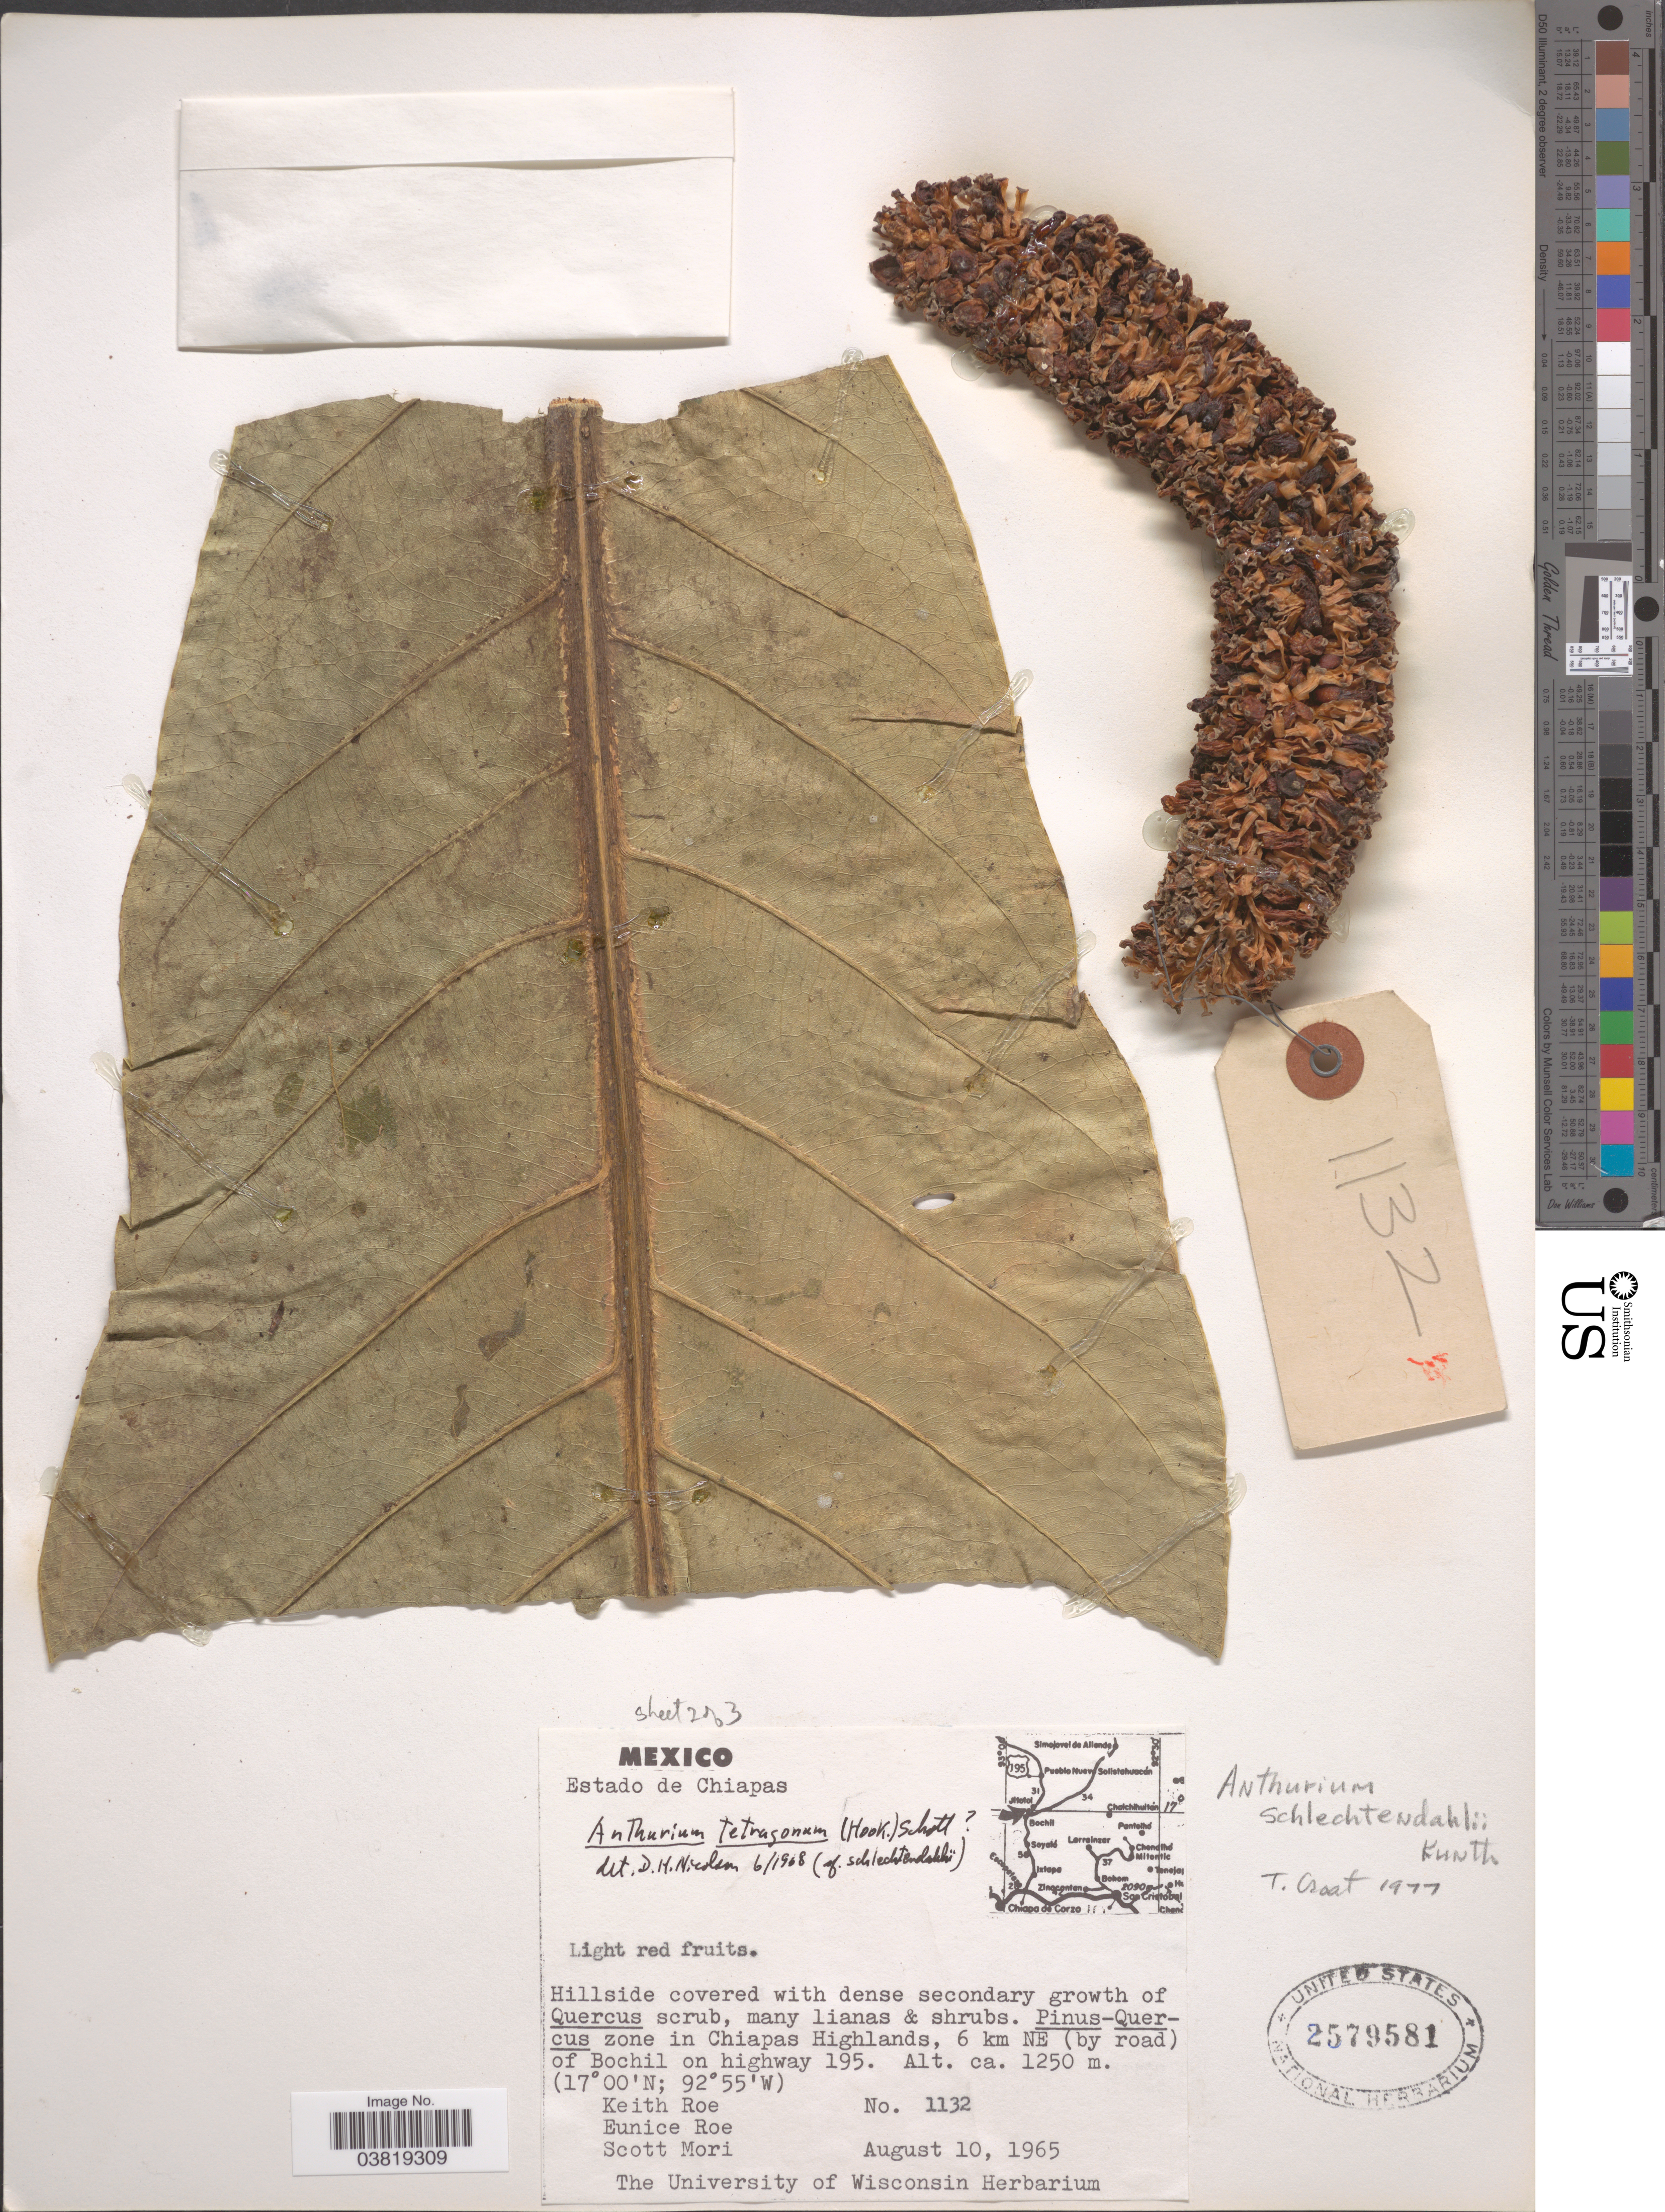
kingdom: Plantae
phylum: Tracheophyta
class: Liliopsida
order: Alismatales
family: Araceae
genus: Anthurium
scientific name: Anthurium schlechtendalii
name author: Kunth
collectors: K. E. Roe, E. Roe & S. Mori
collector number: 1132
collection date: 1965-08-10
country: Mexico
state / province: Chiapas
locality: In Chiapas Highlands, 6 km NE (by road) of Bochil on highway 195.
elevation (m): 1250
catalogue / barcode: US 2579581